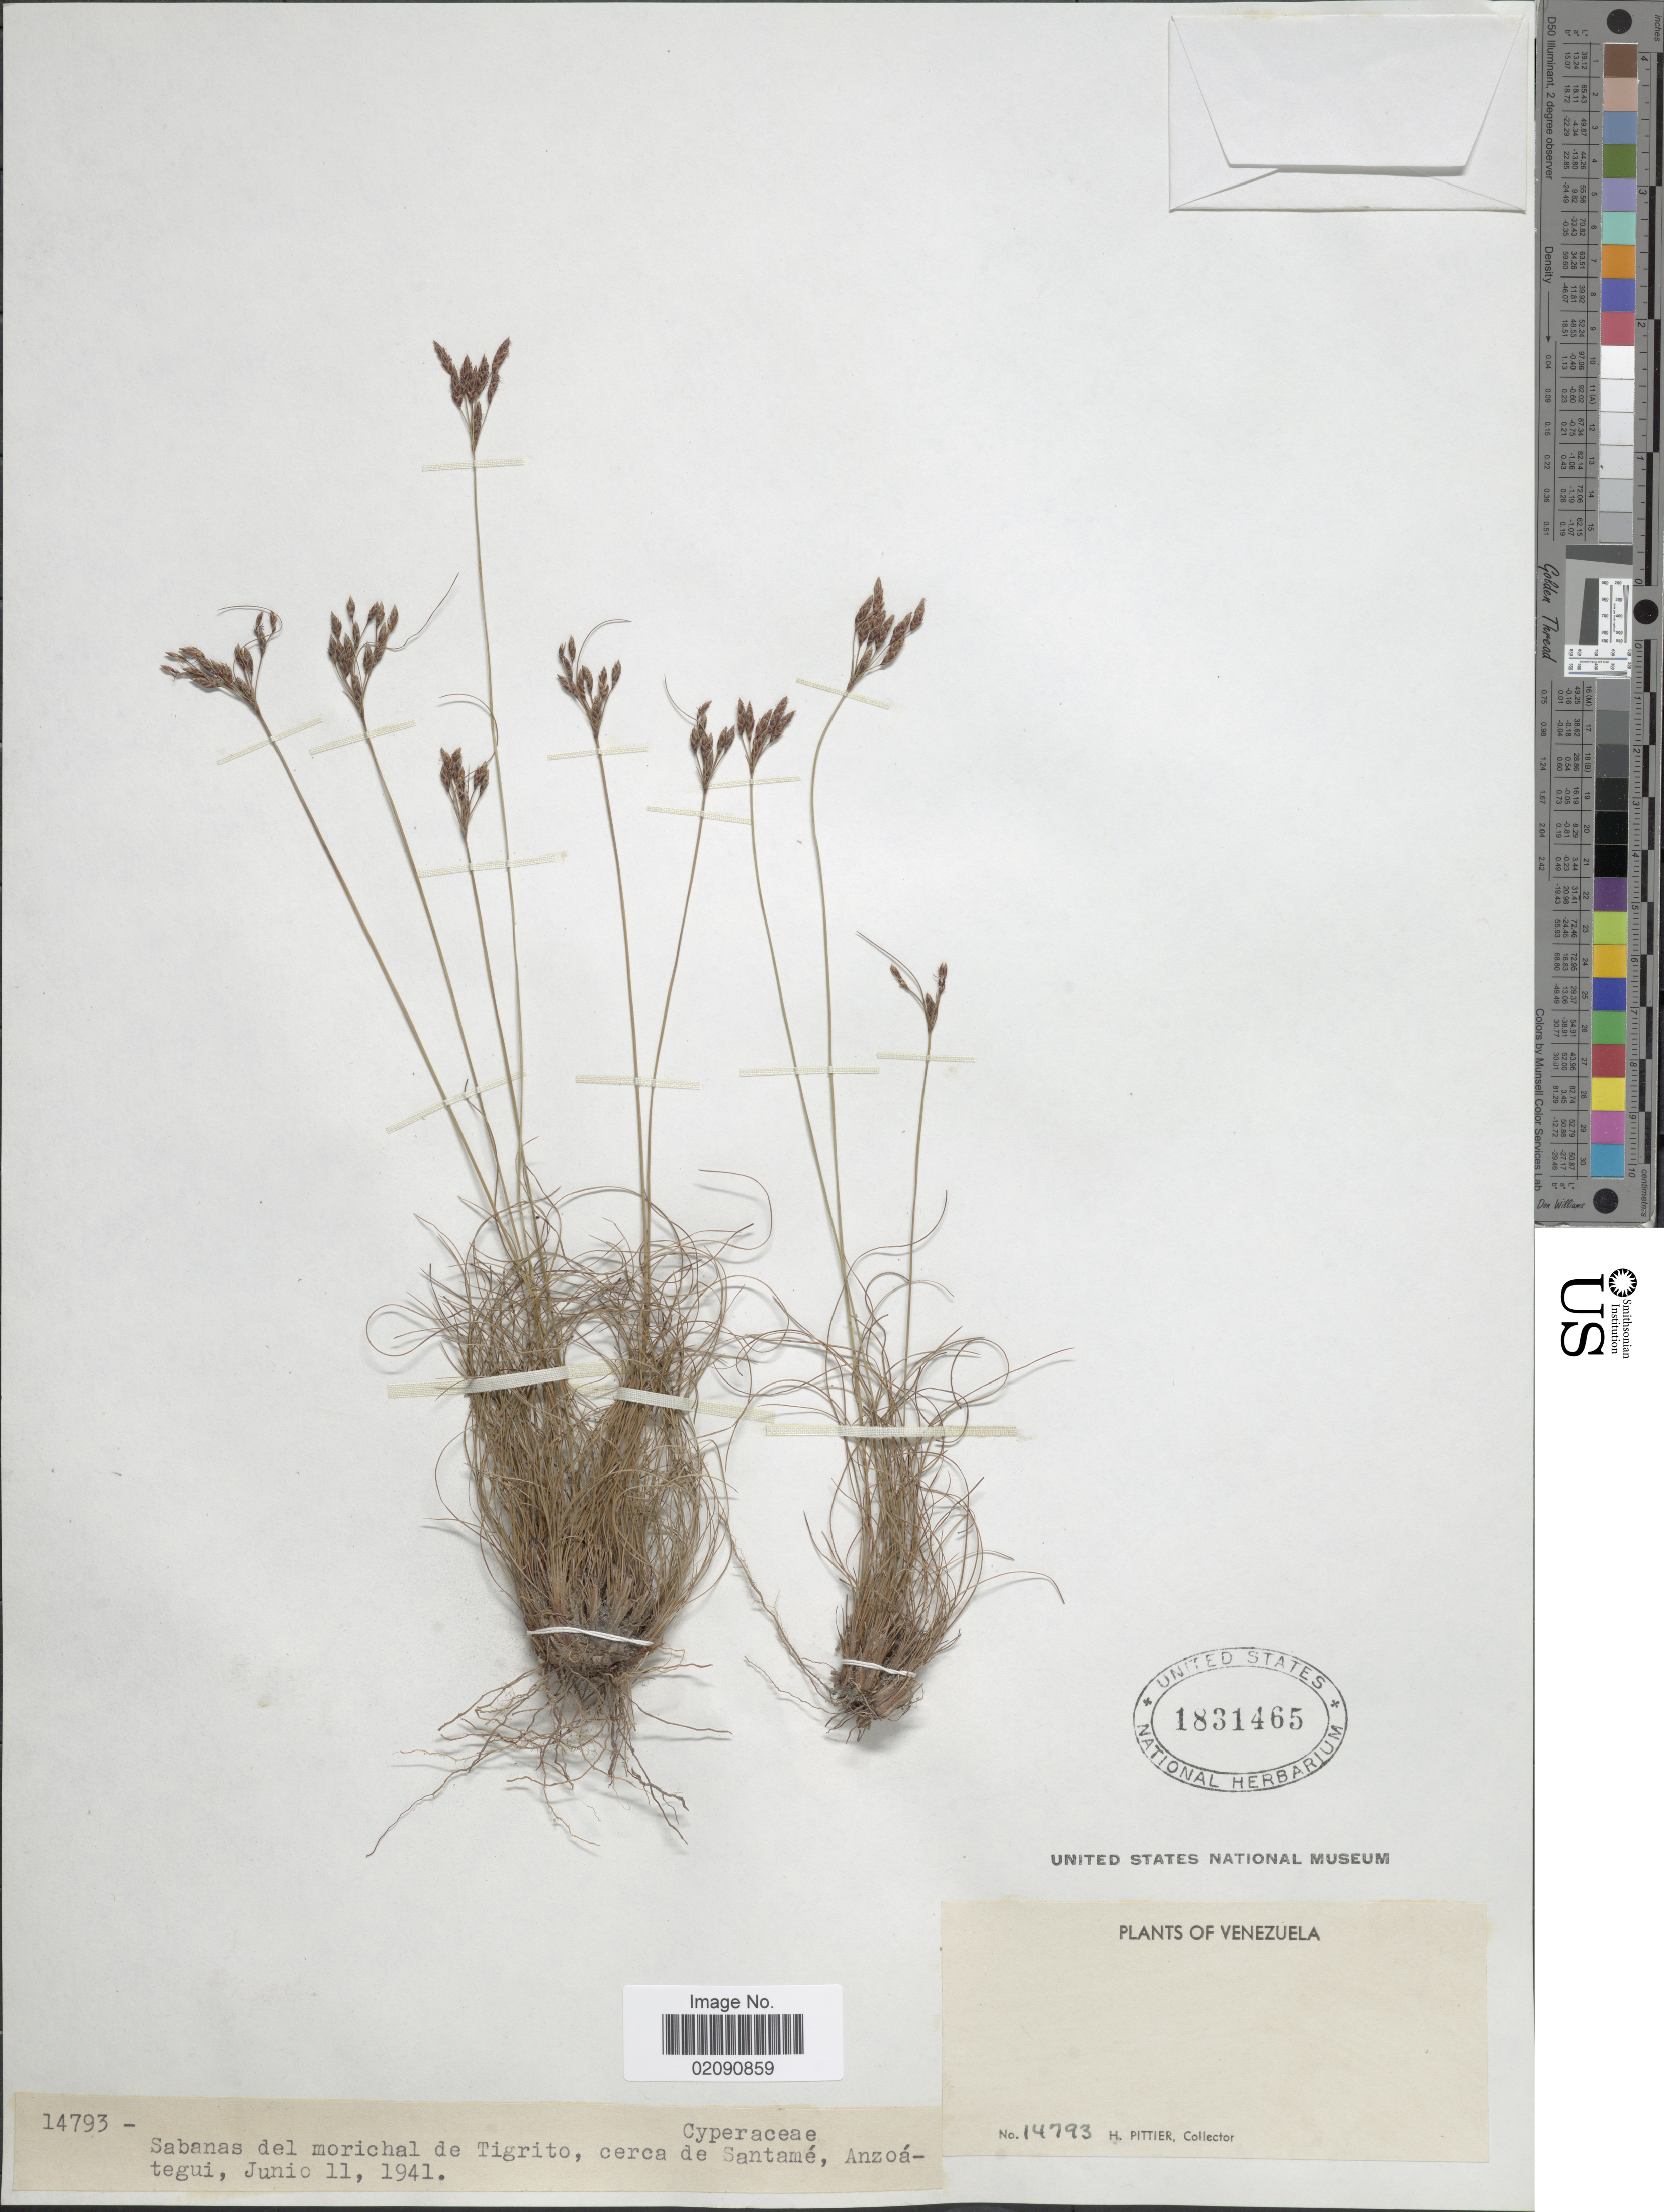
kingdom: Plantae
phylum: Tracheophyta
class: Liliopsida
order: Poales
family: Cyperaceae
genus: Bulbostylis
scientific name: Bulbostylis circinata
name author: (Kunth) C.B. Clarke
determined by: Maciel-Silva, J. F.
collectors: H. F. Pittier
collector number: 14793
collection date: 1941-06-11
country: Venezuela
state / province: Anzoategui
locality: Sabanas del morichal de Tigrito, cerca de Santame.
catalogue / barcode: US 1831465